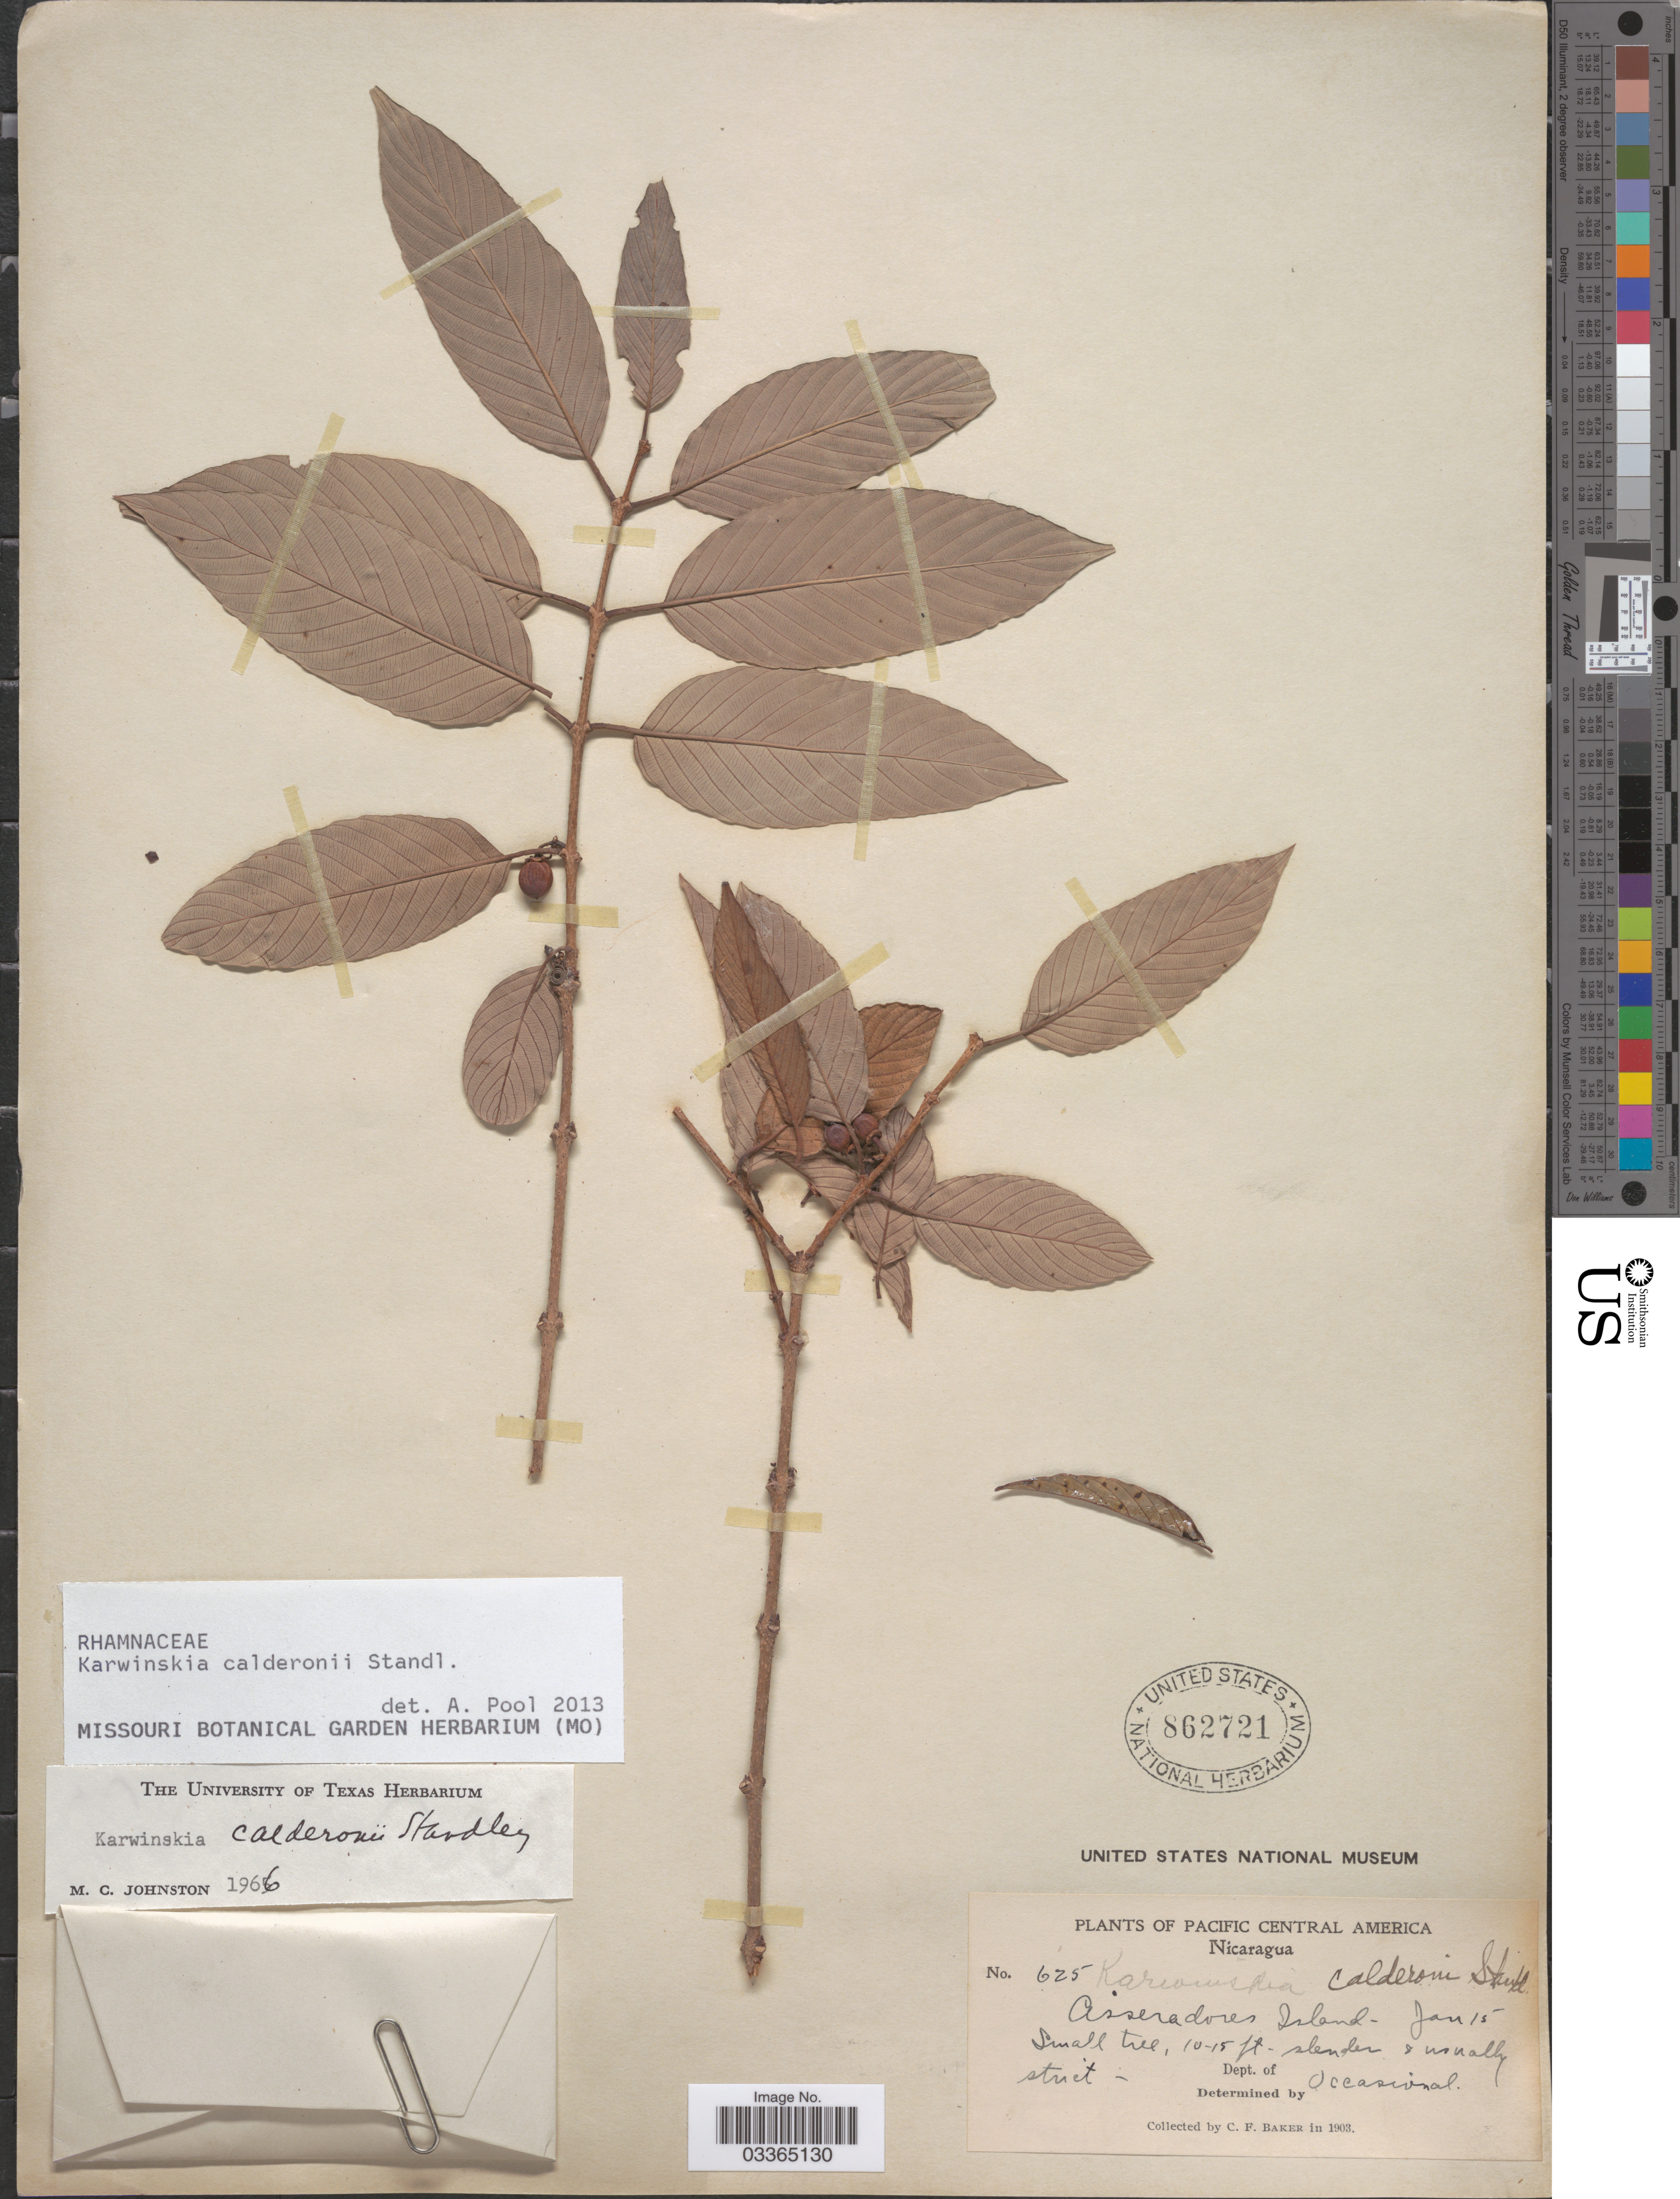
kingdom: Plantae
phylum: Tracheophyta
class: Magnoliopsida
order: Rosales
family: Rhamnaceae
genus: Karwinskia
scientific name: Karwinskia calderonii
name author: Standl.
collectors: C. F. Baker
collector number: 625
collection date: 1903-01-15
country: Nicaragua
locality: Pacific Central America. Asseradores Island.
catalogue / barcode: US 862721